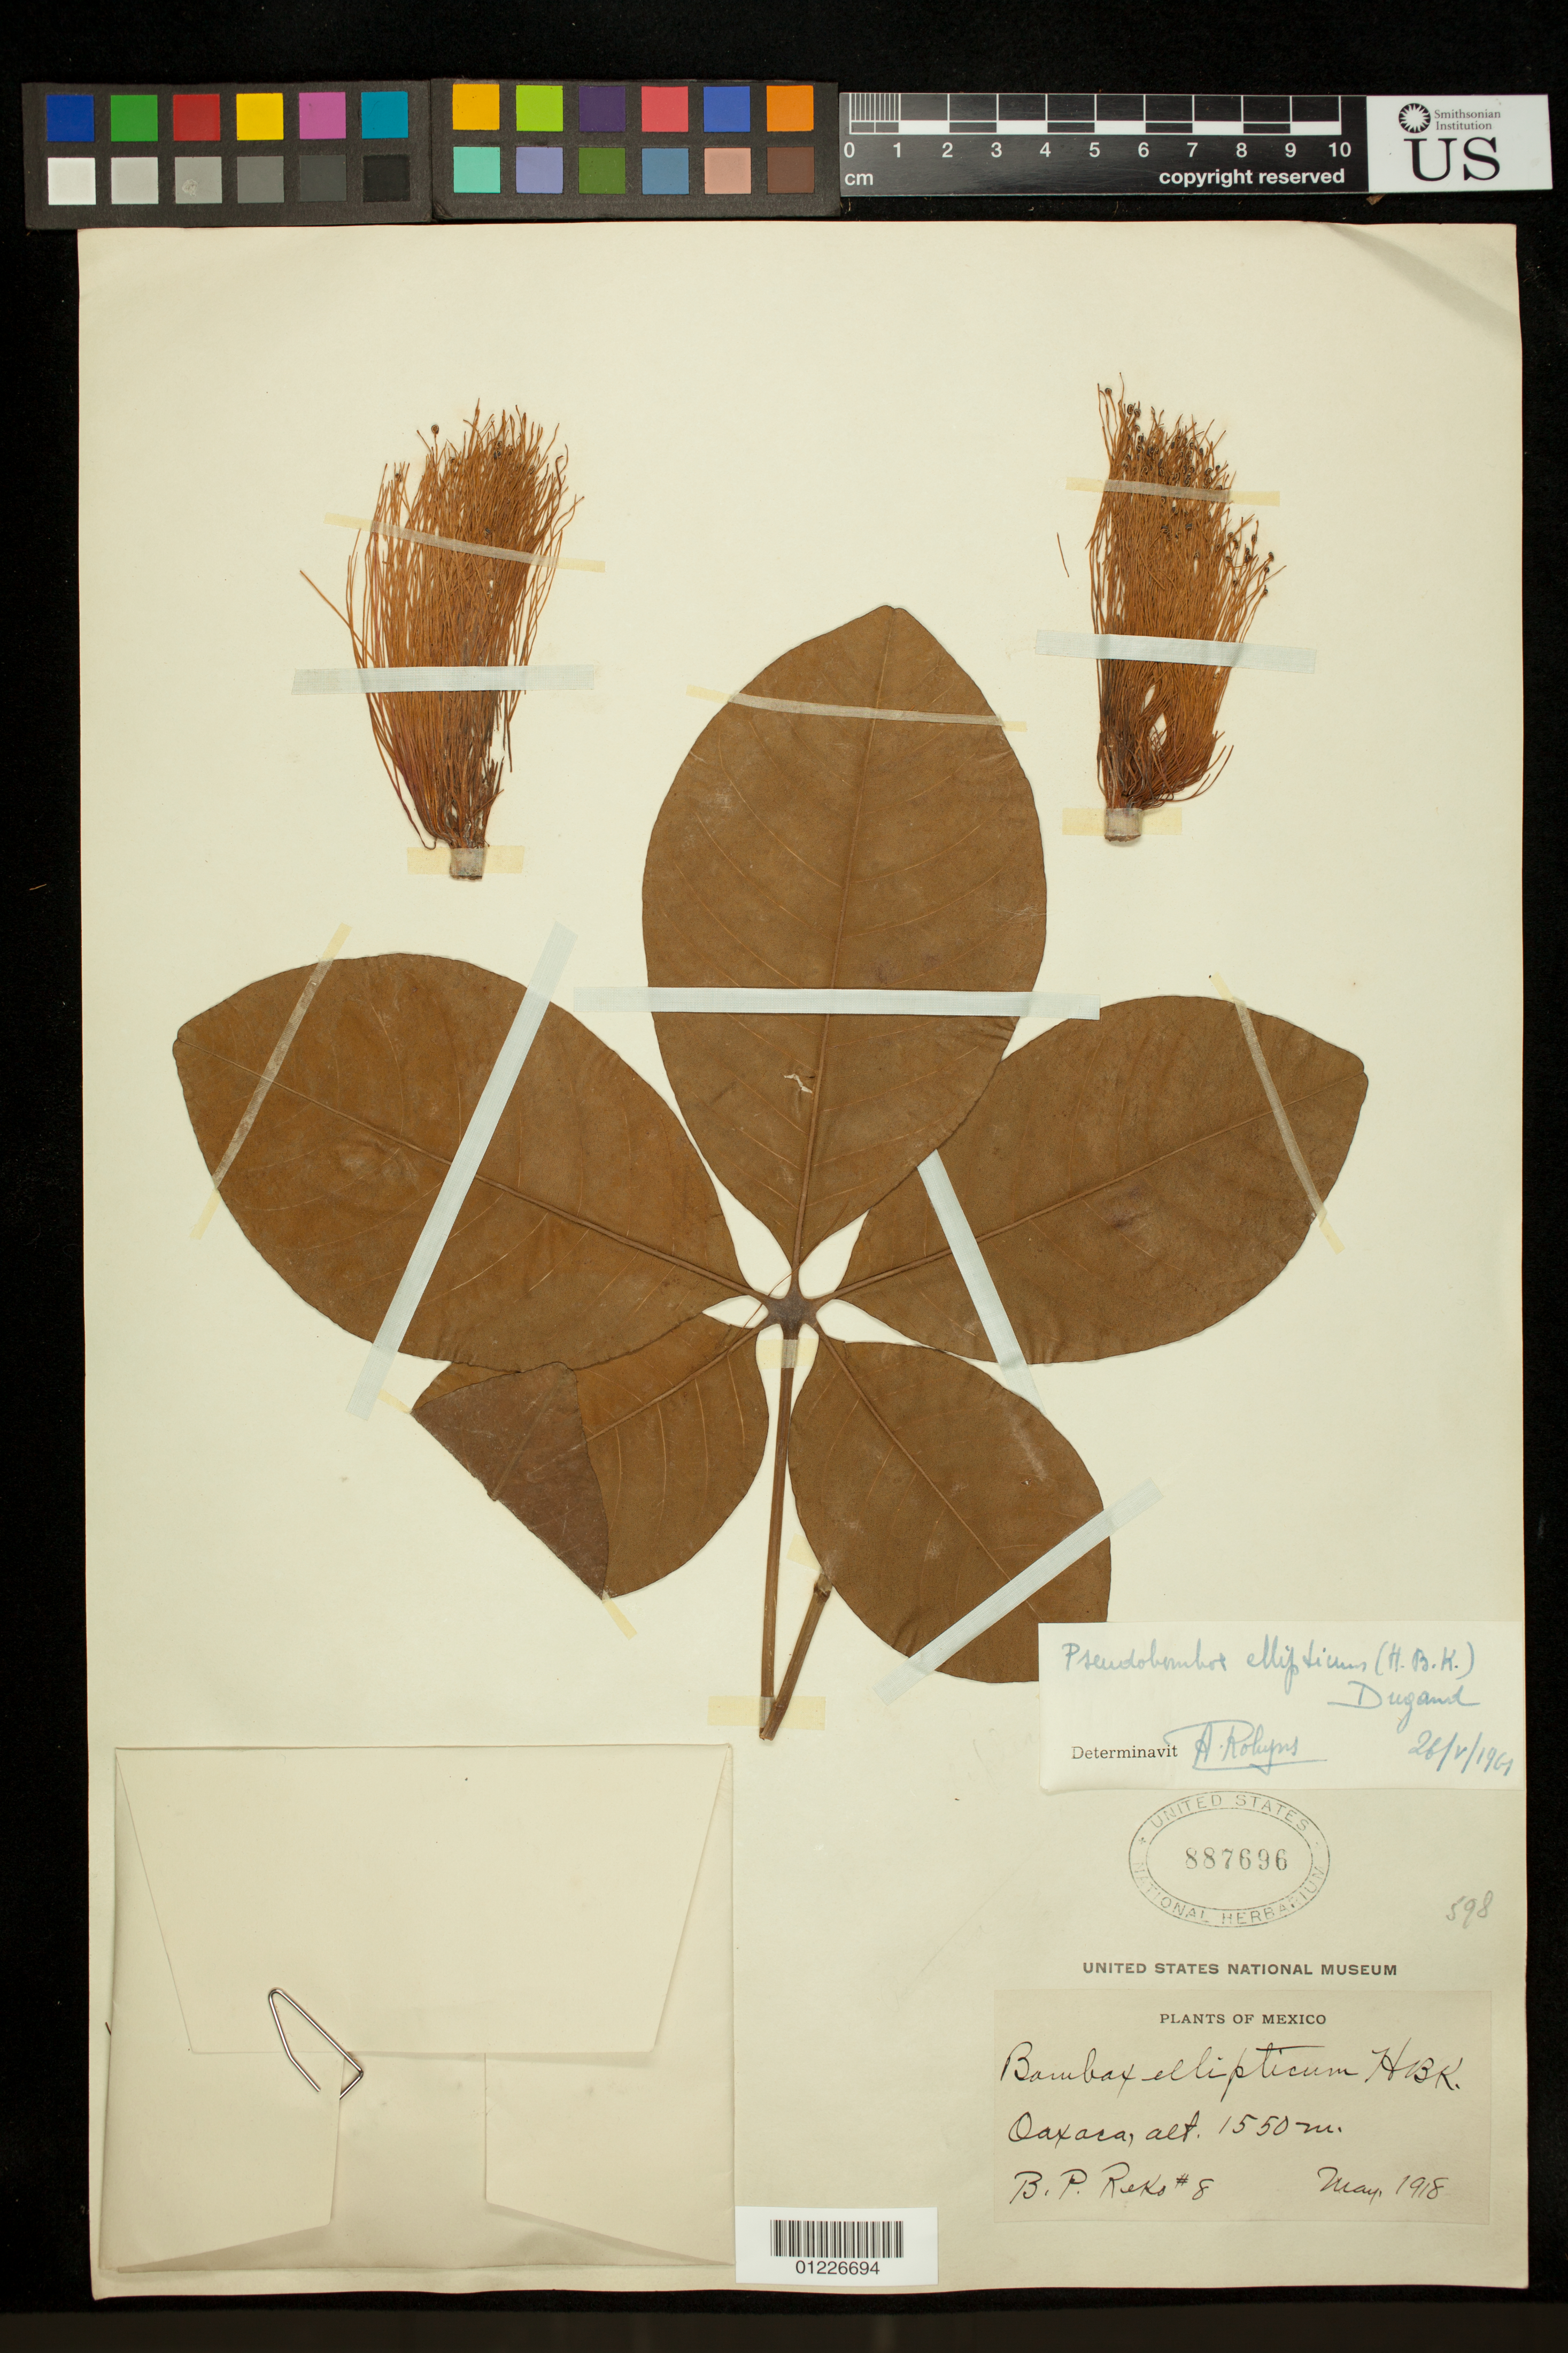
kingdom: Plantae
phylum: Tracheophyta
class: Magnoliopsida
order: Malvales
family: Malvaceae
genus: Pseudobombax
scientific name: Pseudobombax ellipticum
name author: (Kunth) Dugand G.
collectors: B. P. Reko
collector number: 8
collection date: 1918-05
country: Mexico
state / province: Oaxaca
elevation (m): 1550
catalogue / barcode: US 887696